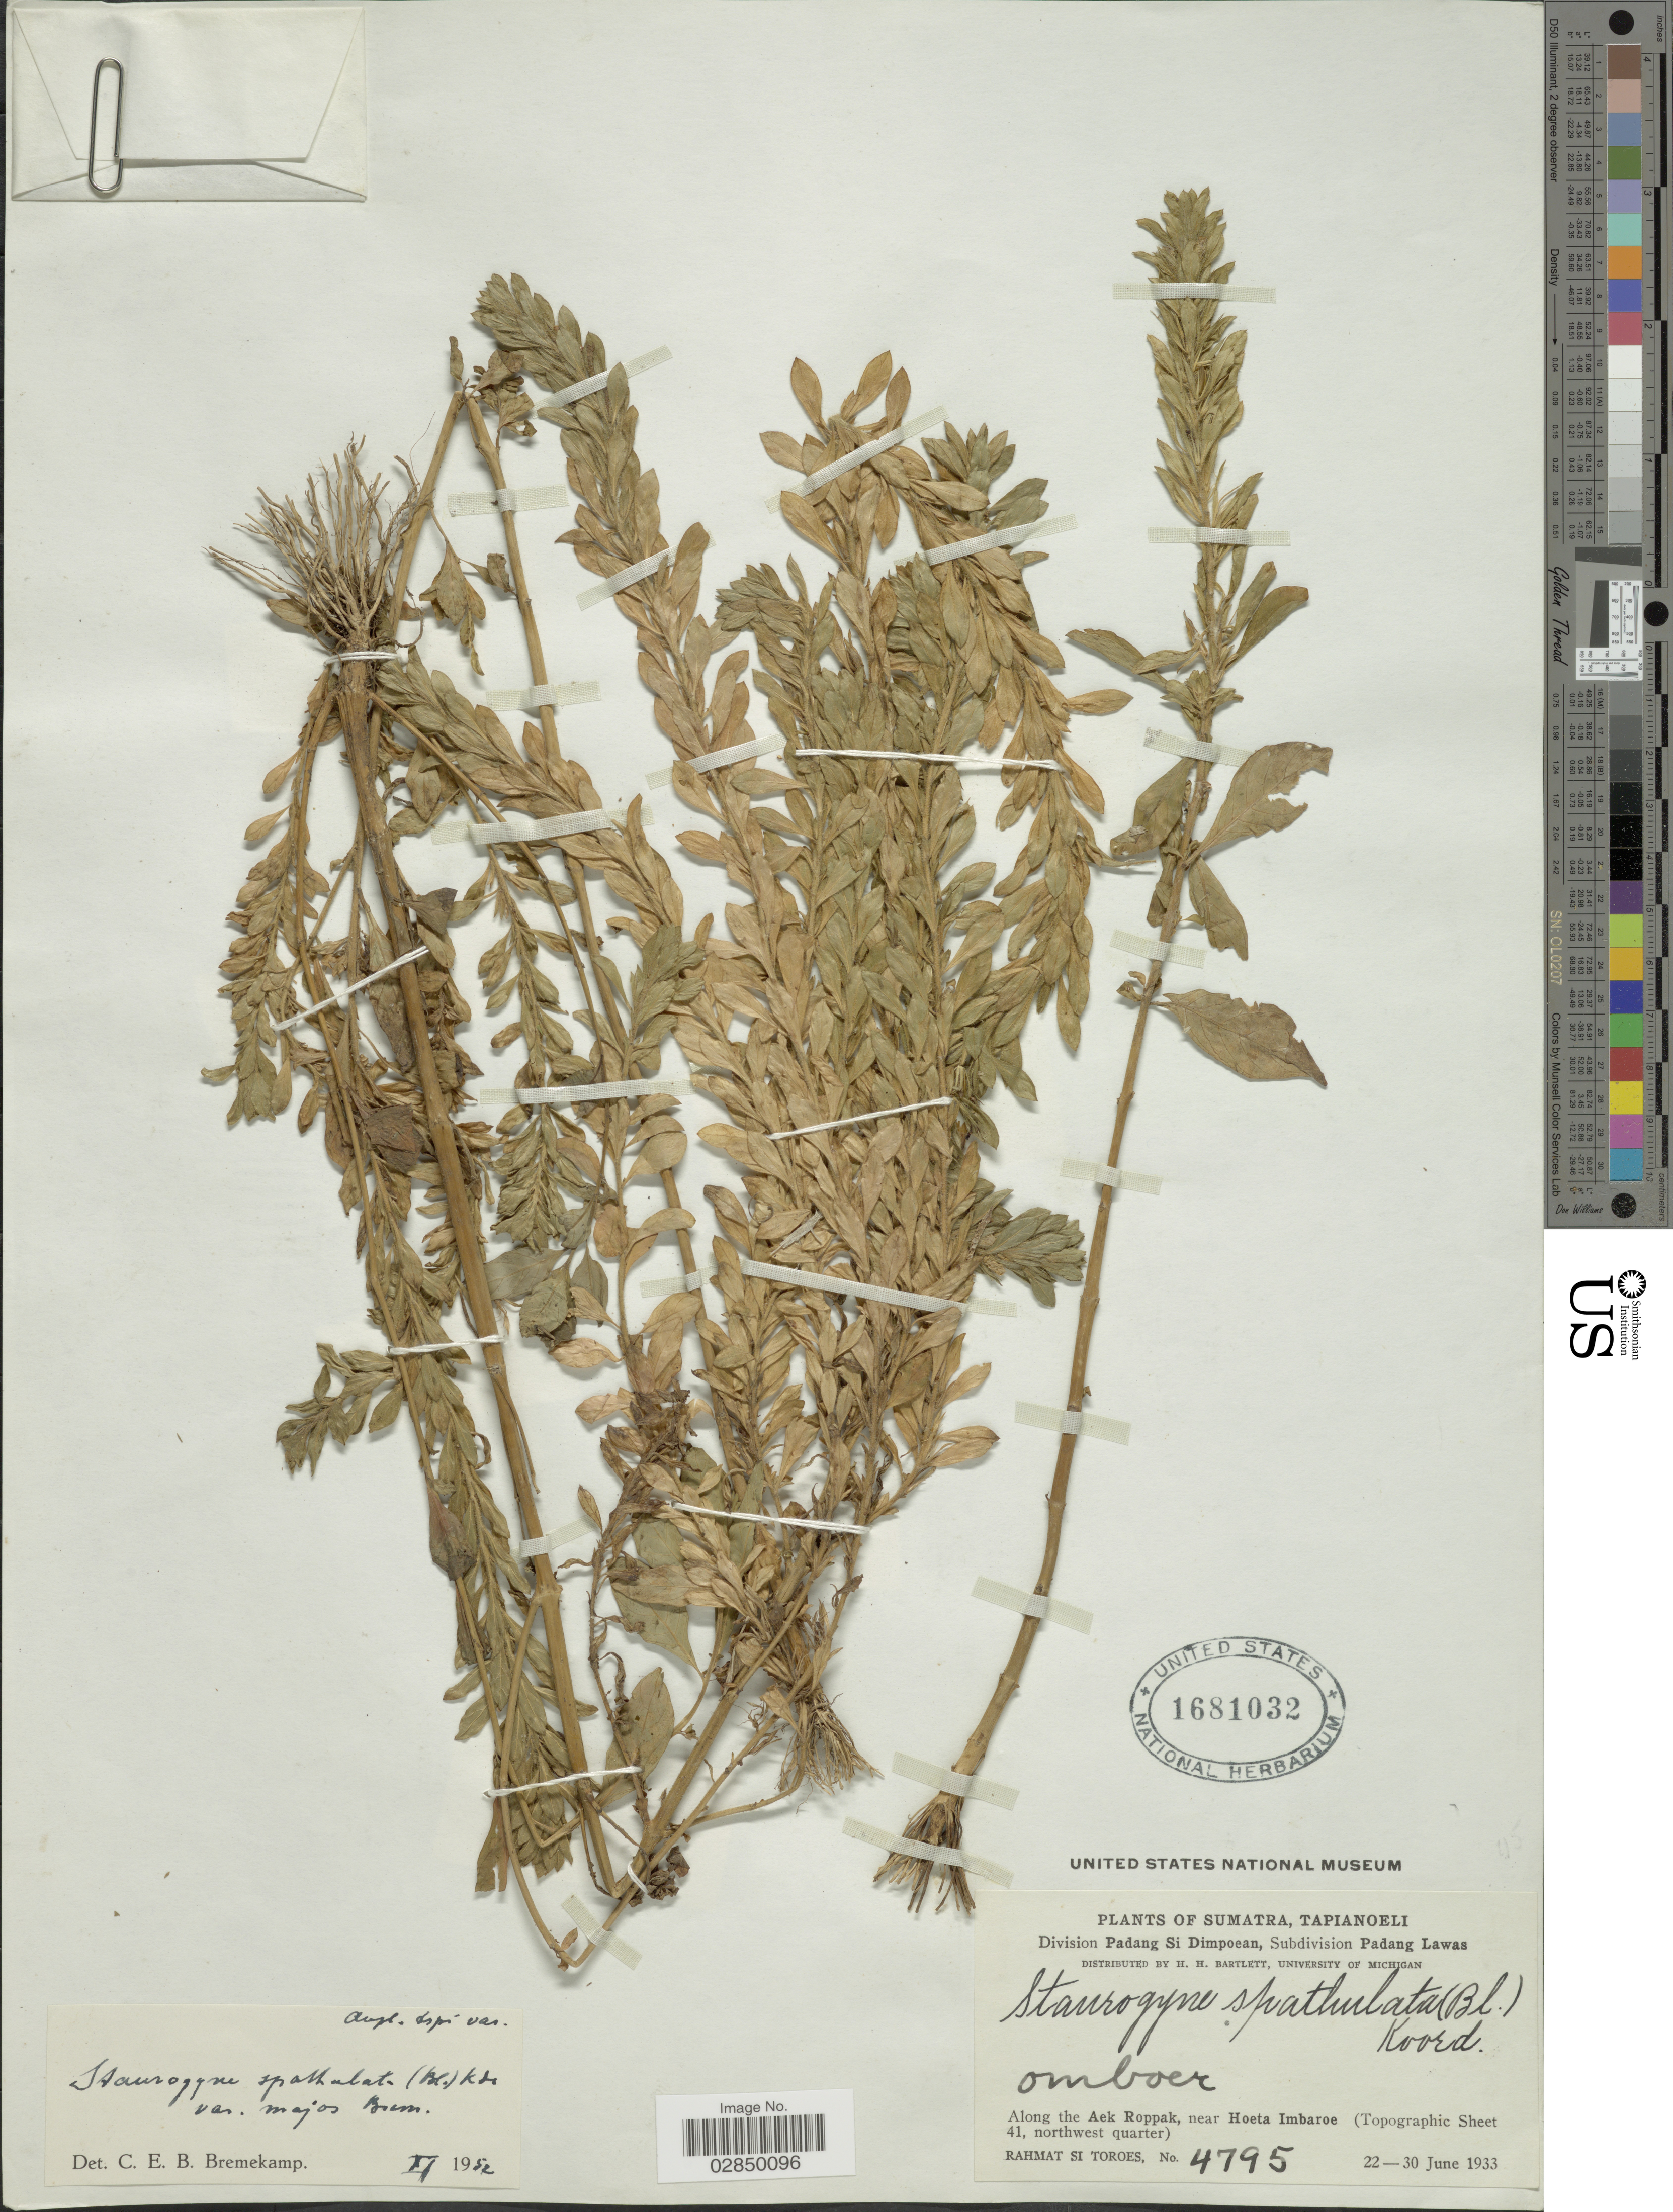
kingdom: Plantae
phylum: Tracheophyta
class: Magnoliopsida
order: Lamiales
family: Acanthaceae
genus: Staurogyne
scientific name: Staurogyne spathulata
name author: Koord.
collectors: Rahmat Si Boeea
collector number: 4795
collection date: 1933-06-22/1933-06-30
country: Indonesia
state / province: Sumatra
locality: Tapianoeli. Division Padang Si Dimpoean, Subdivision Padang Lawas. Along the Aek Roppak, near Hoeta Imbaroe (Topographic Sheet 41, northwest quarter).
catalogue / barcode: US 1681032